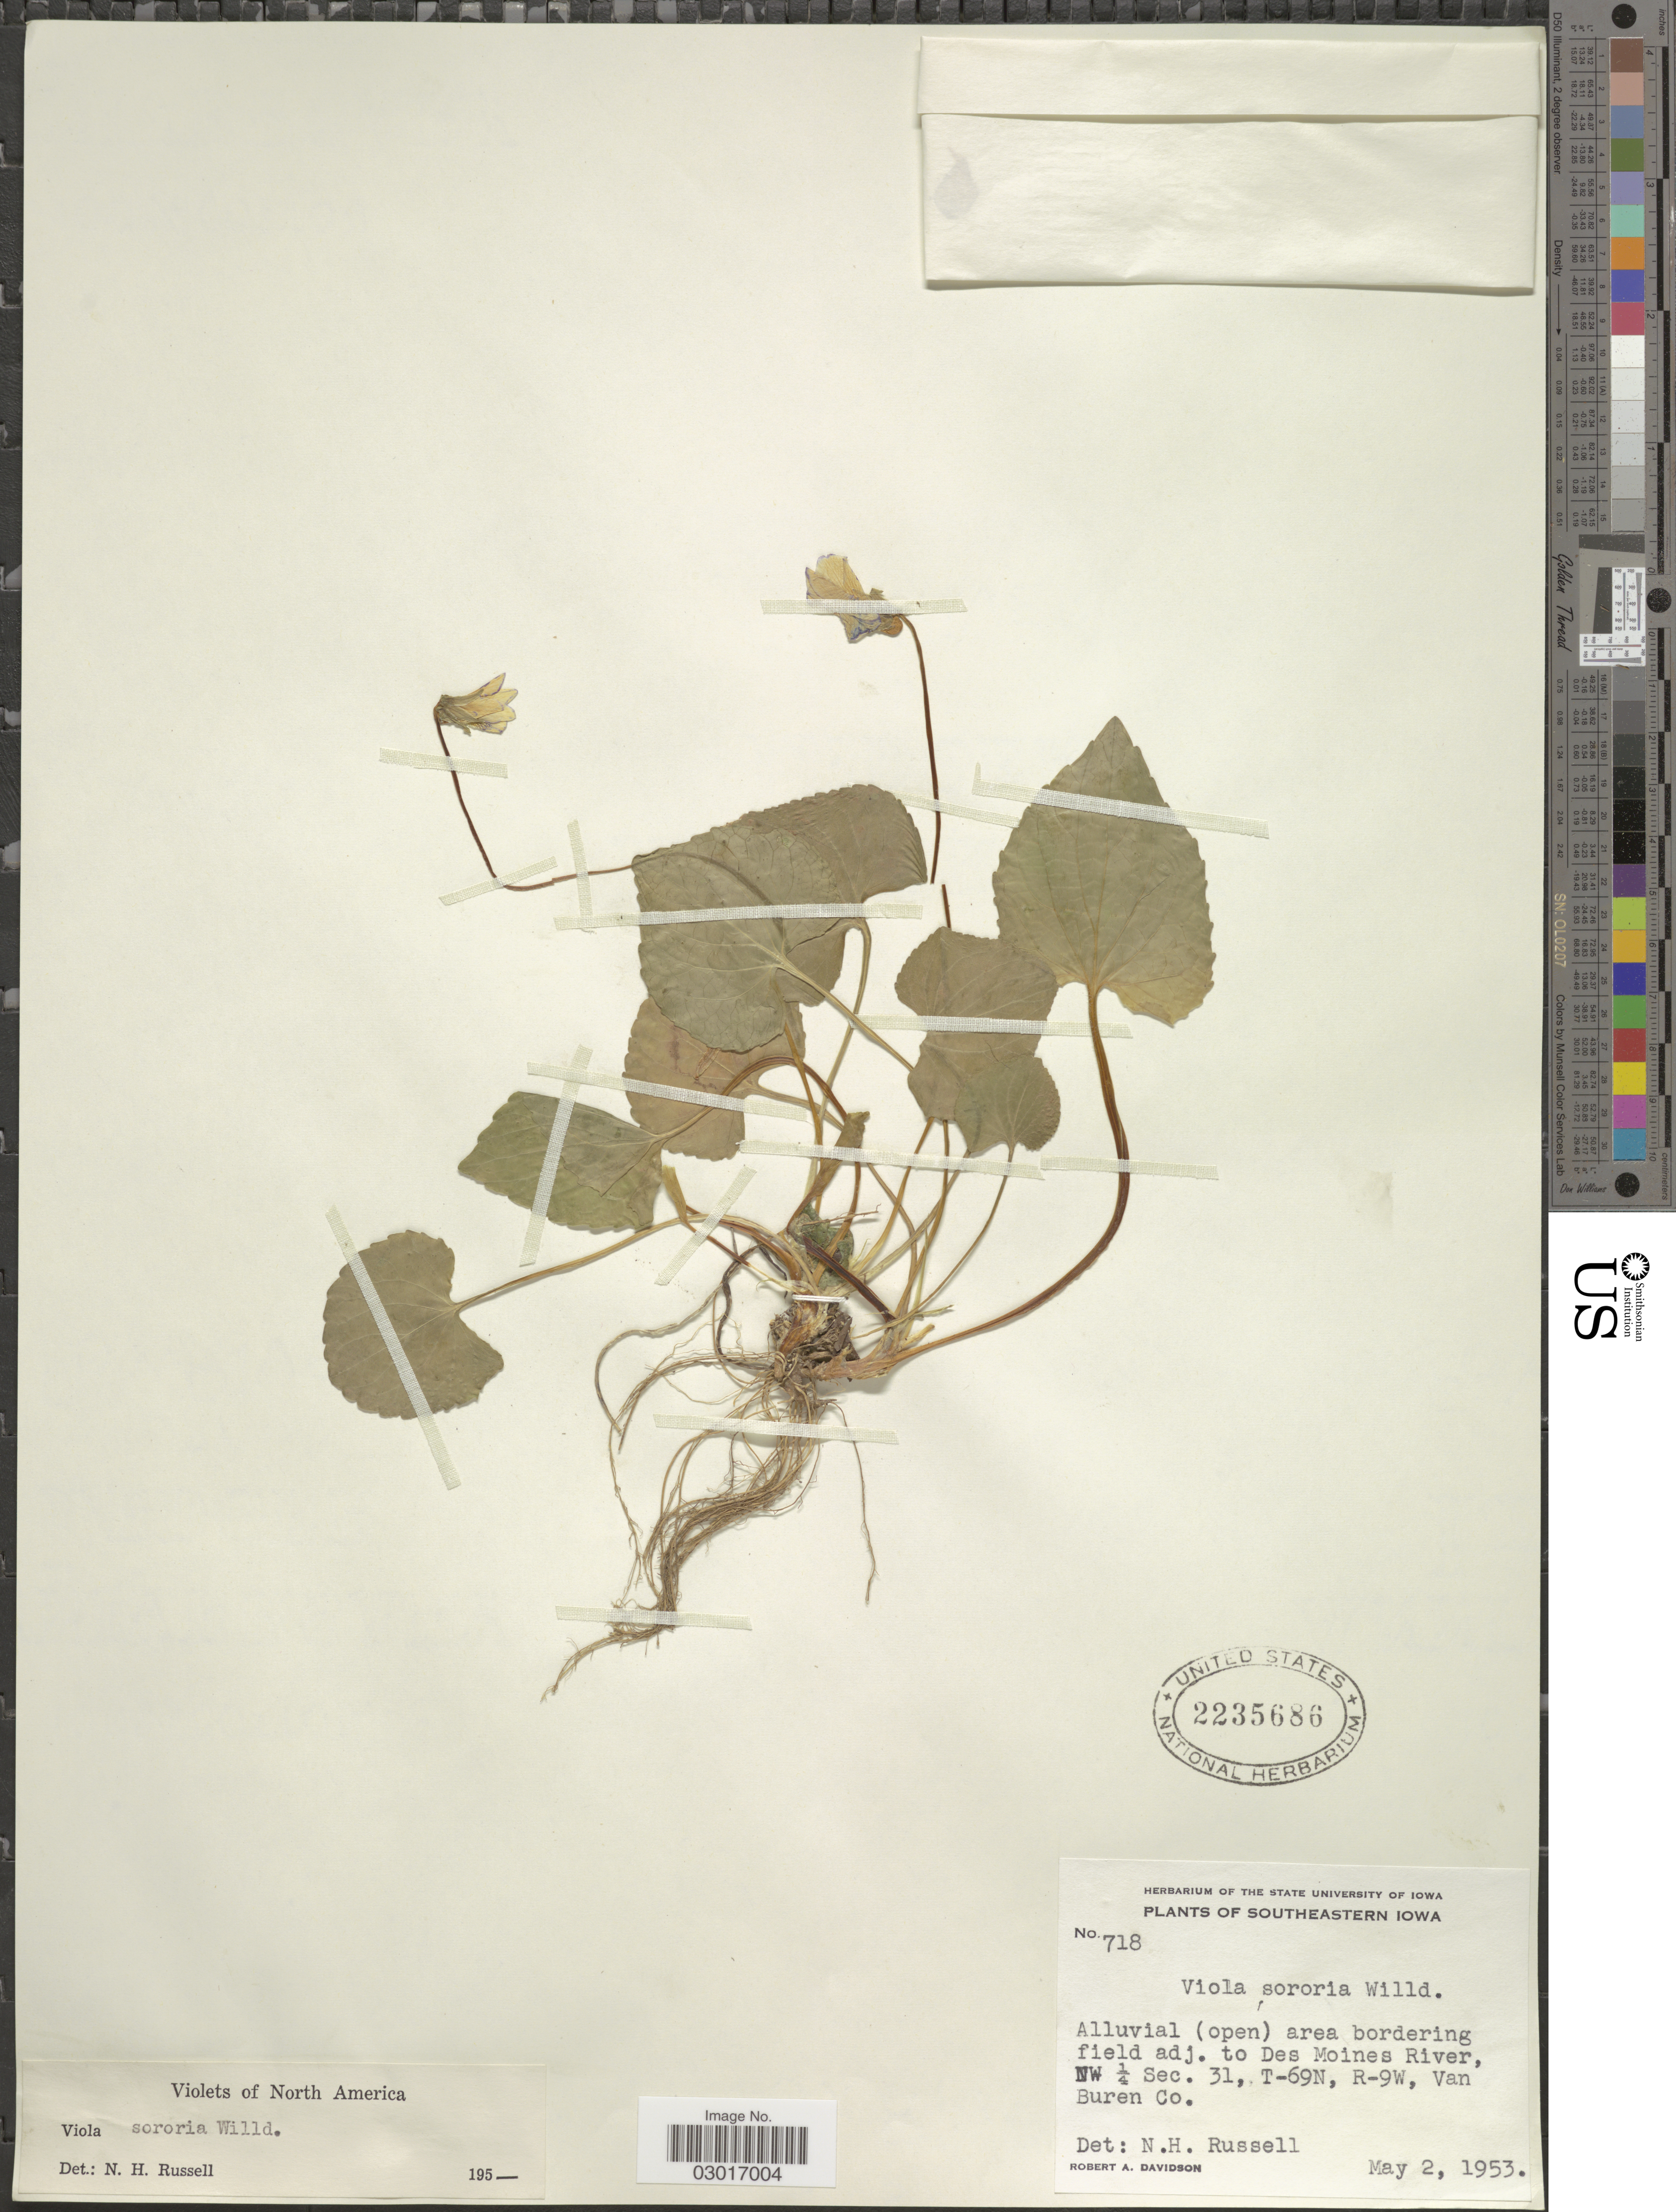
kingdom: Plantae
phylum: Tracheophyta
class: Magnoliopsida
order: Malpighiales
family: Violaceae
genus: Viola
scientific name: Viola sororia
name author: Willd.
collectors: R. A. Davidson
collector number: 718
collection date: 1953-05-02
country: United States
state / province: Iowa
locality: Southeastern Iowa, Alluvial (open) area bordering field adj. to Des Moines River, NW ¼ Sec. 31, T-69N, R-9W, Van Buren Co.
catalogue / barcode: US 2235686